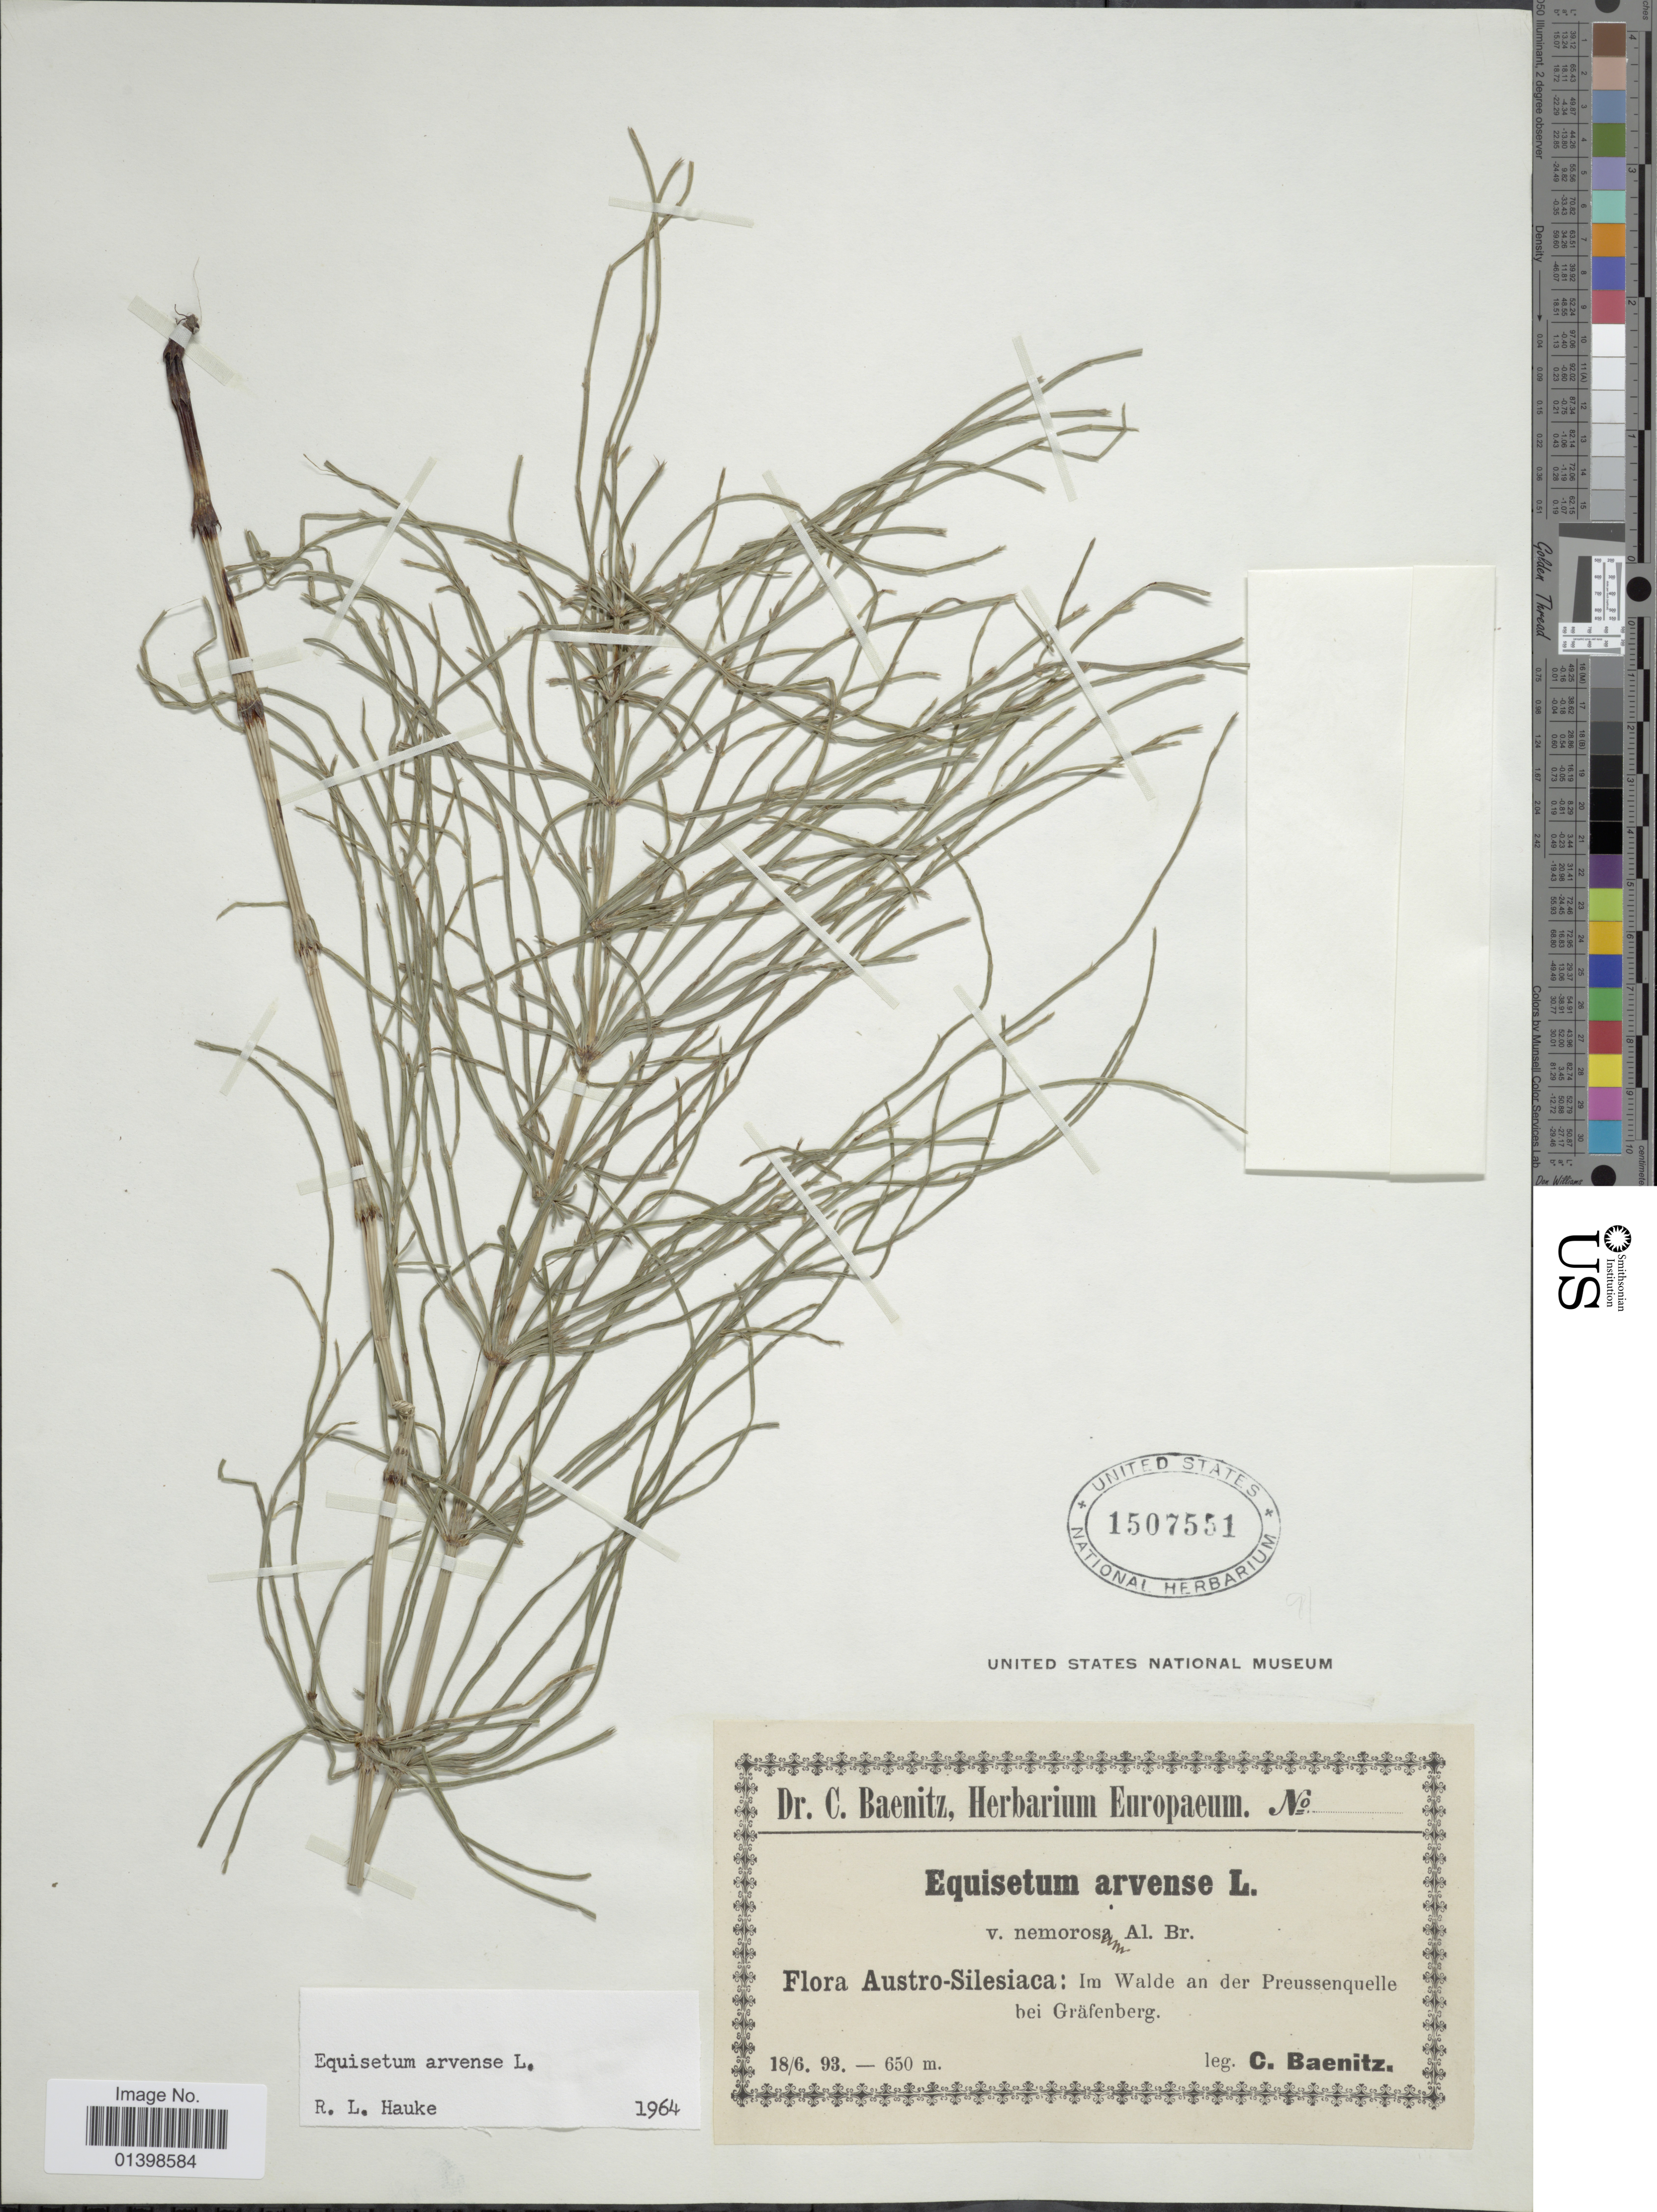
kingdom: Plantae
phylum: Tracheophyta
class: Polypodiopsida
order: Equisetales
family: Equisetaceae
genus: Equisetum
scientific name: Equisetum arvense var. nemorosum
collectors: C. G. Baenitz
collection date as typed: Transcribed d/m/y: 18/6/93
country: Germany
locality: Austro-Silesica: Im Walde an der Preussenquelle bei Gräfenberg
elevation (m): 650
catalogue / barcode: US 1507551